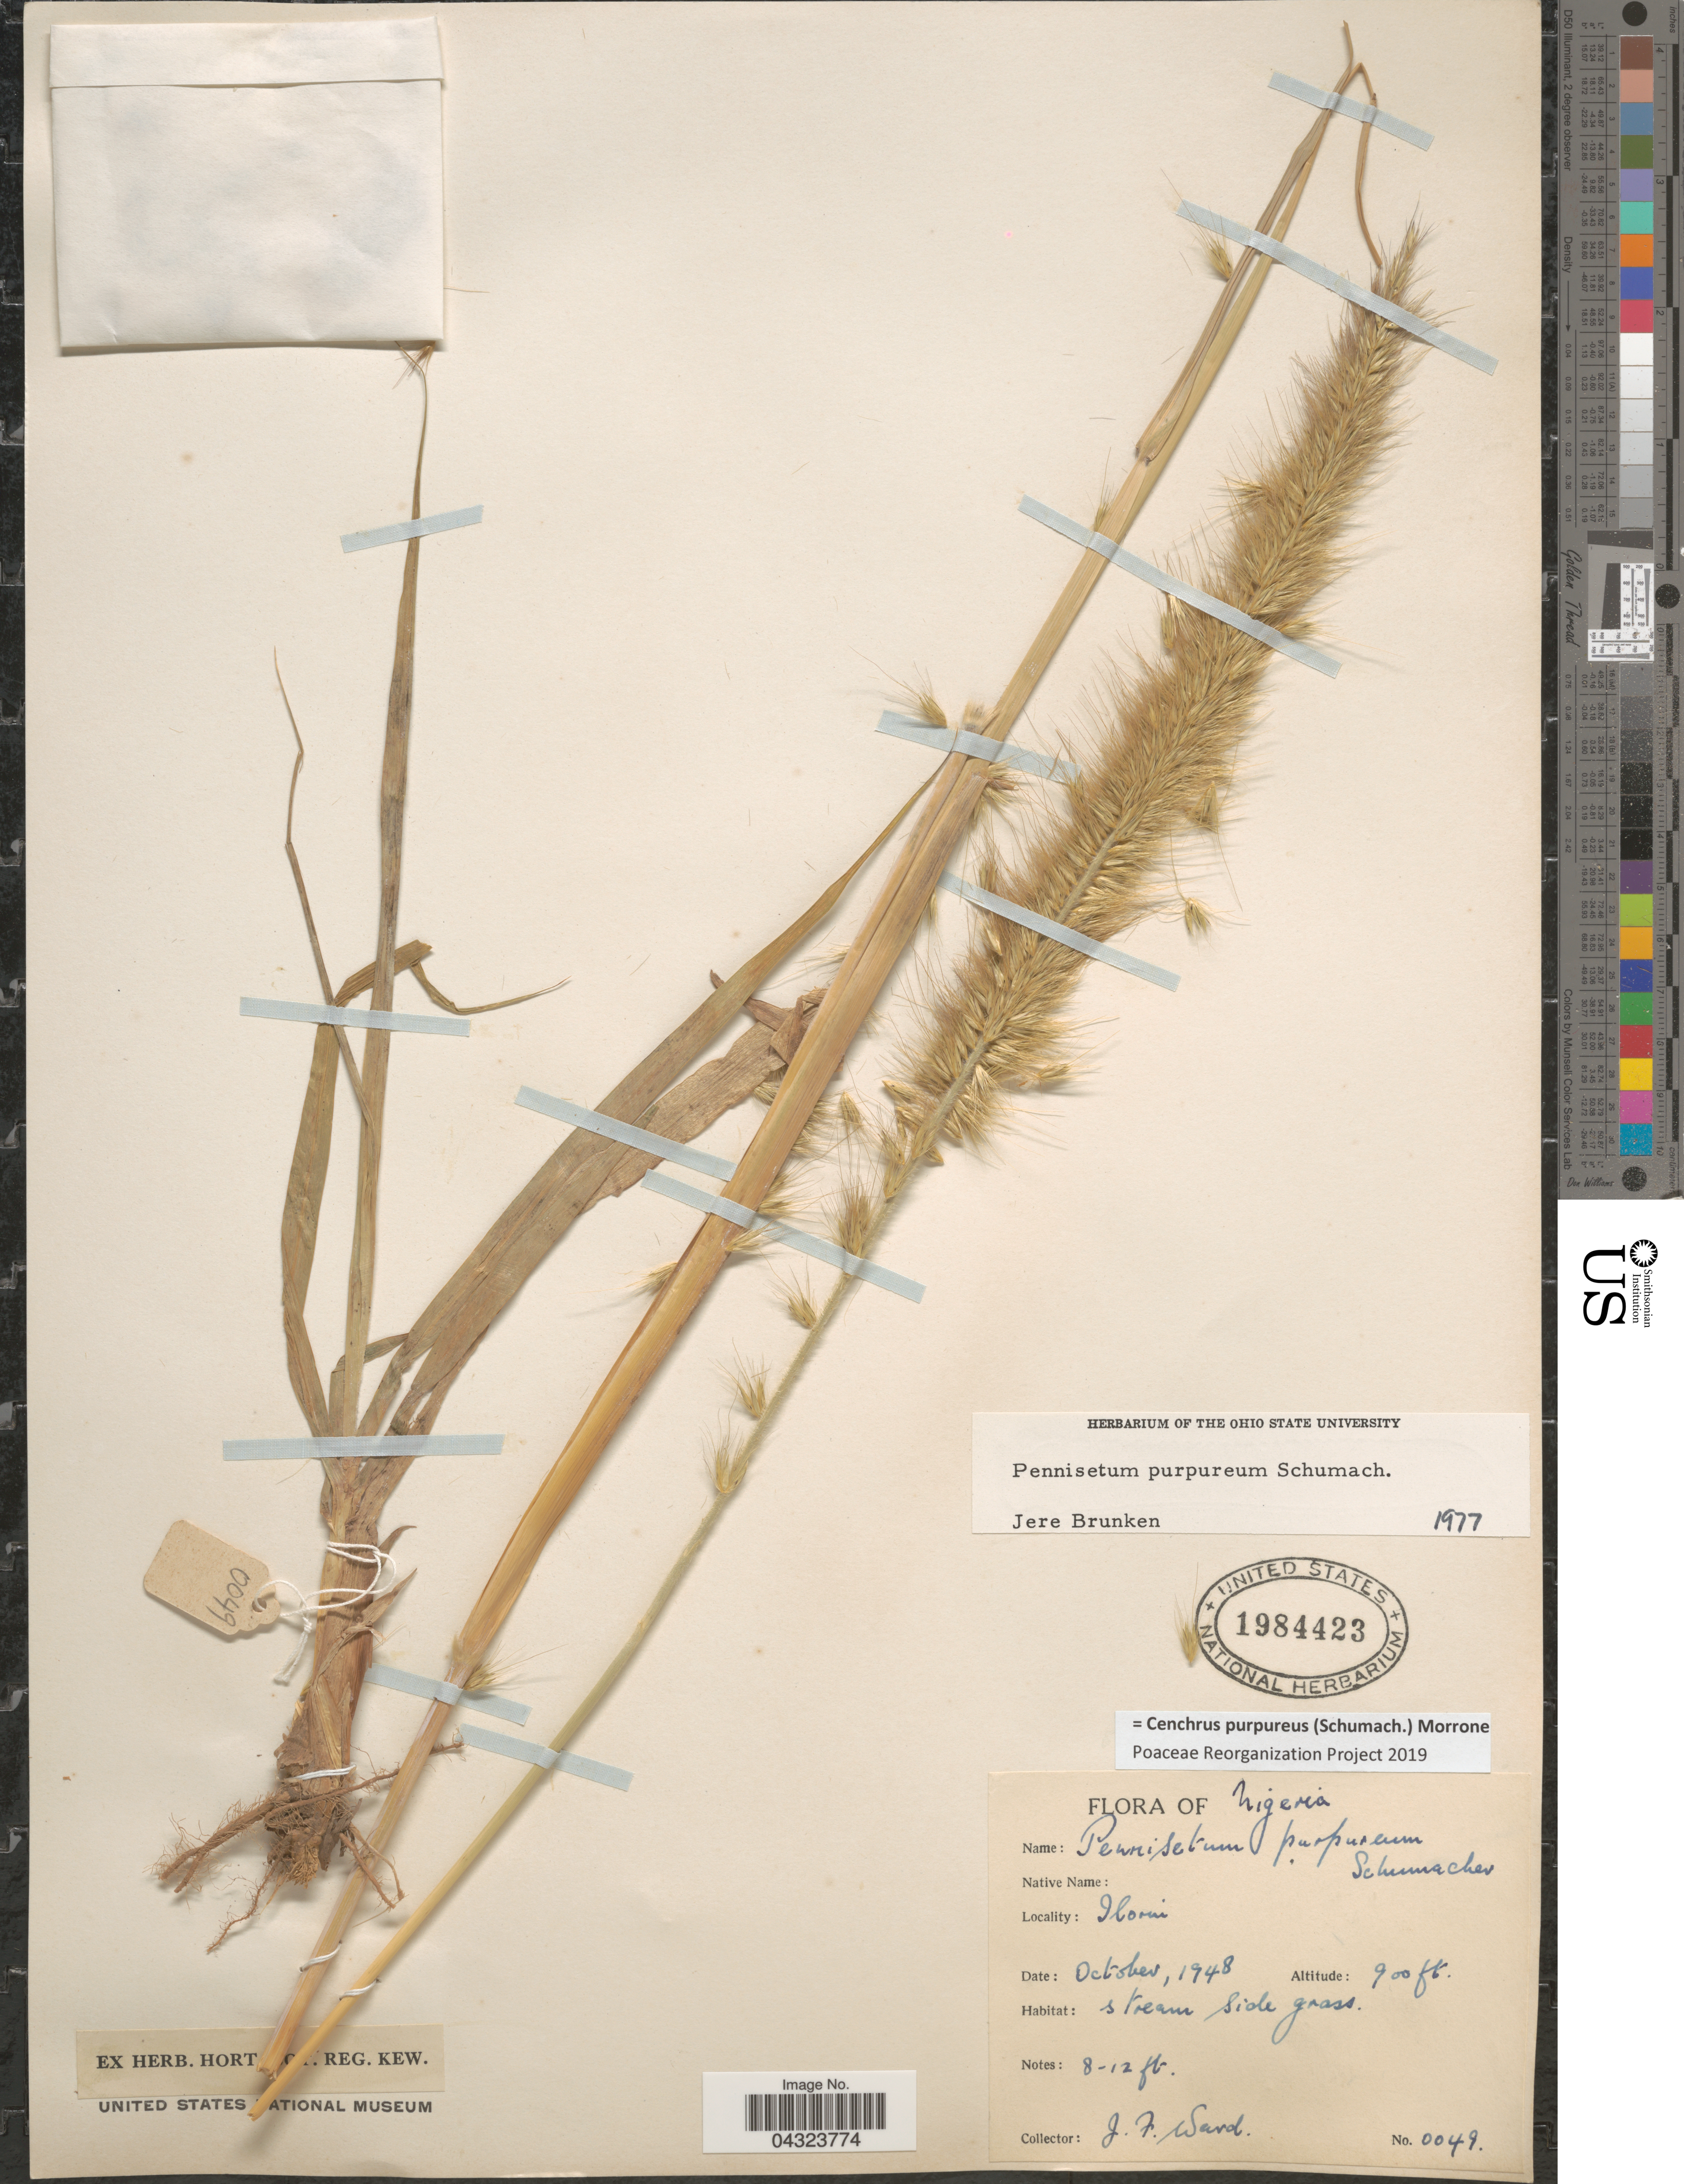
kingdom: Plantae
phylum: Tracheophyta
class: Liliopsida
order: Poales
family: Poaceae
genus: Cenchrus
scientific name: Cenchrus purpureus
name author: (Schumach.) Morrone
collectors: J. Ward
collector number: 0049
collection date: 1948-10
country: Nigeria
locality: Ilorin.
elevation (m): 274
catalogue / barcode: US 1984423